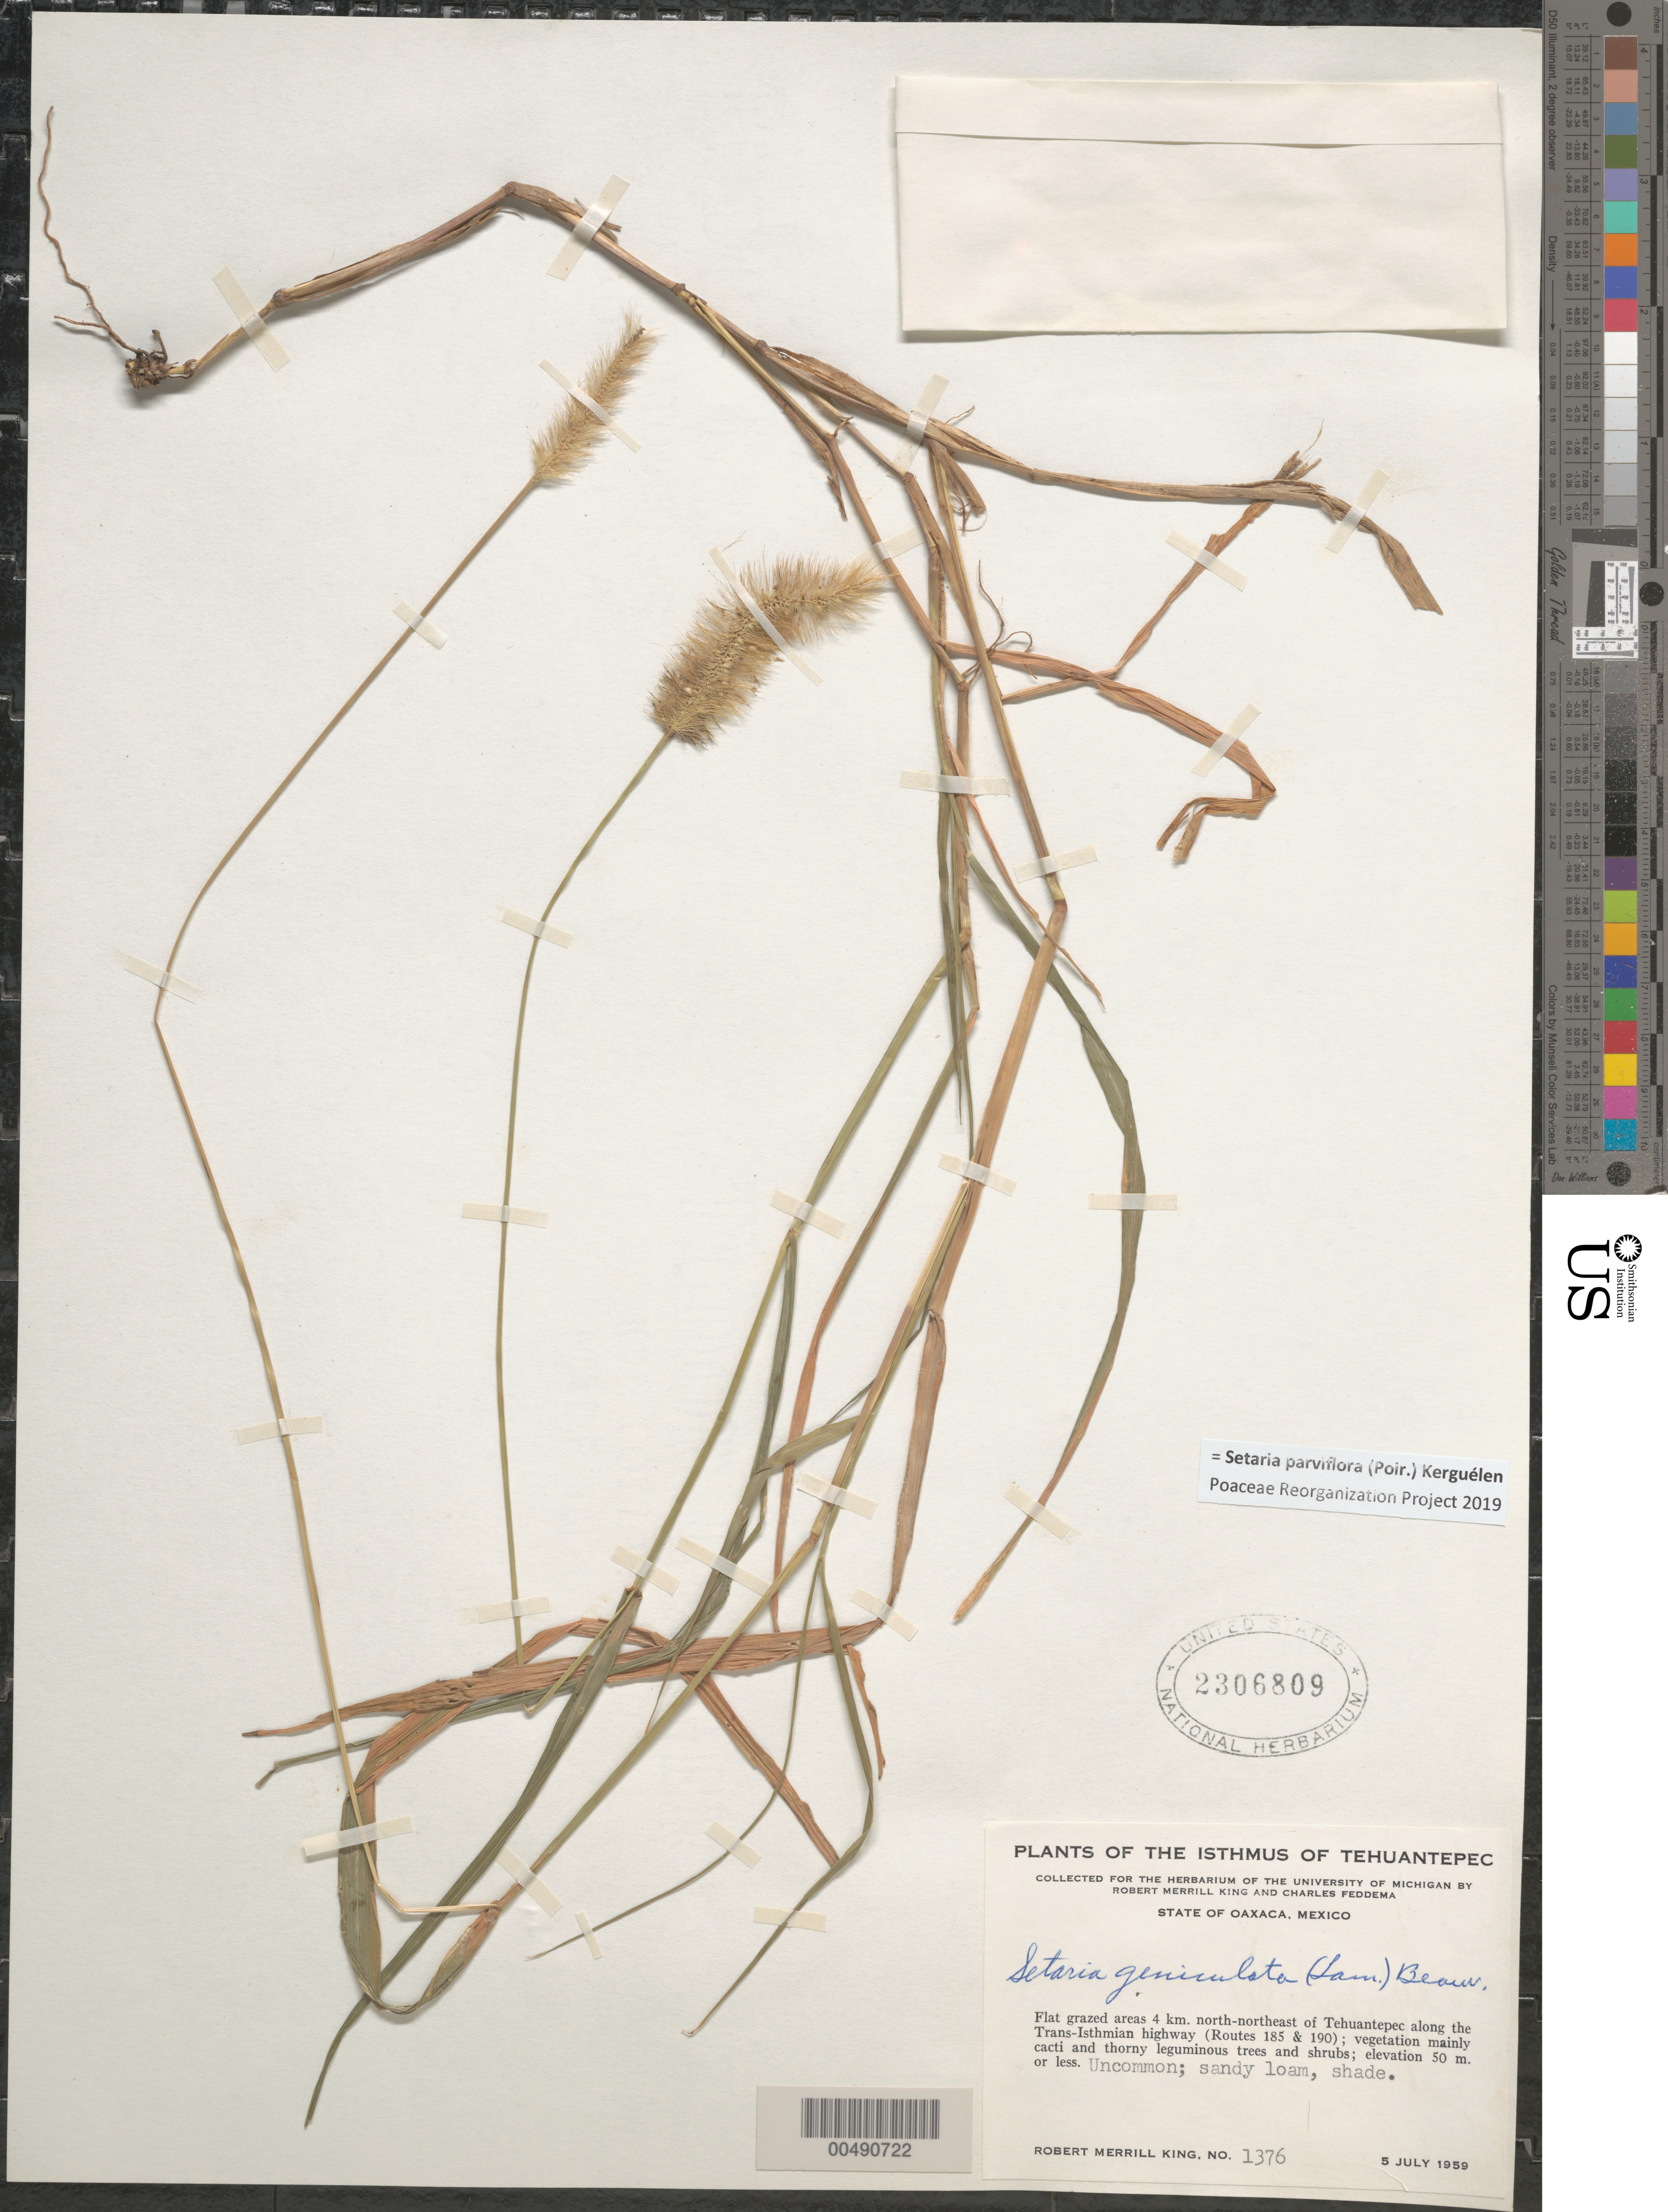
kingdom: Plantae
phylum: Tracheophyta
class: Liliopsida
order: Poales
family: Poaceae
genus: Setaria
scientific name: Setaria parviflora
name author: (Poir.) Kerguélen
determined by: Poaceae Reorganization Project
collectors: R. M. King & C. Feddema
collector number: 1376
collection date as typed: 5 Jul 1959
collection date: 1959-07-05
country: Mexico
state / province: Oaxaca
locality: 4 km NNE of Tehuantepec along the Trans-Isthmian hwy (routes 184 & 190), Isthmus of Tehuantepec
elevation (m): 0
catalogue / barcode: US 2306809